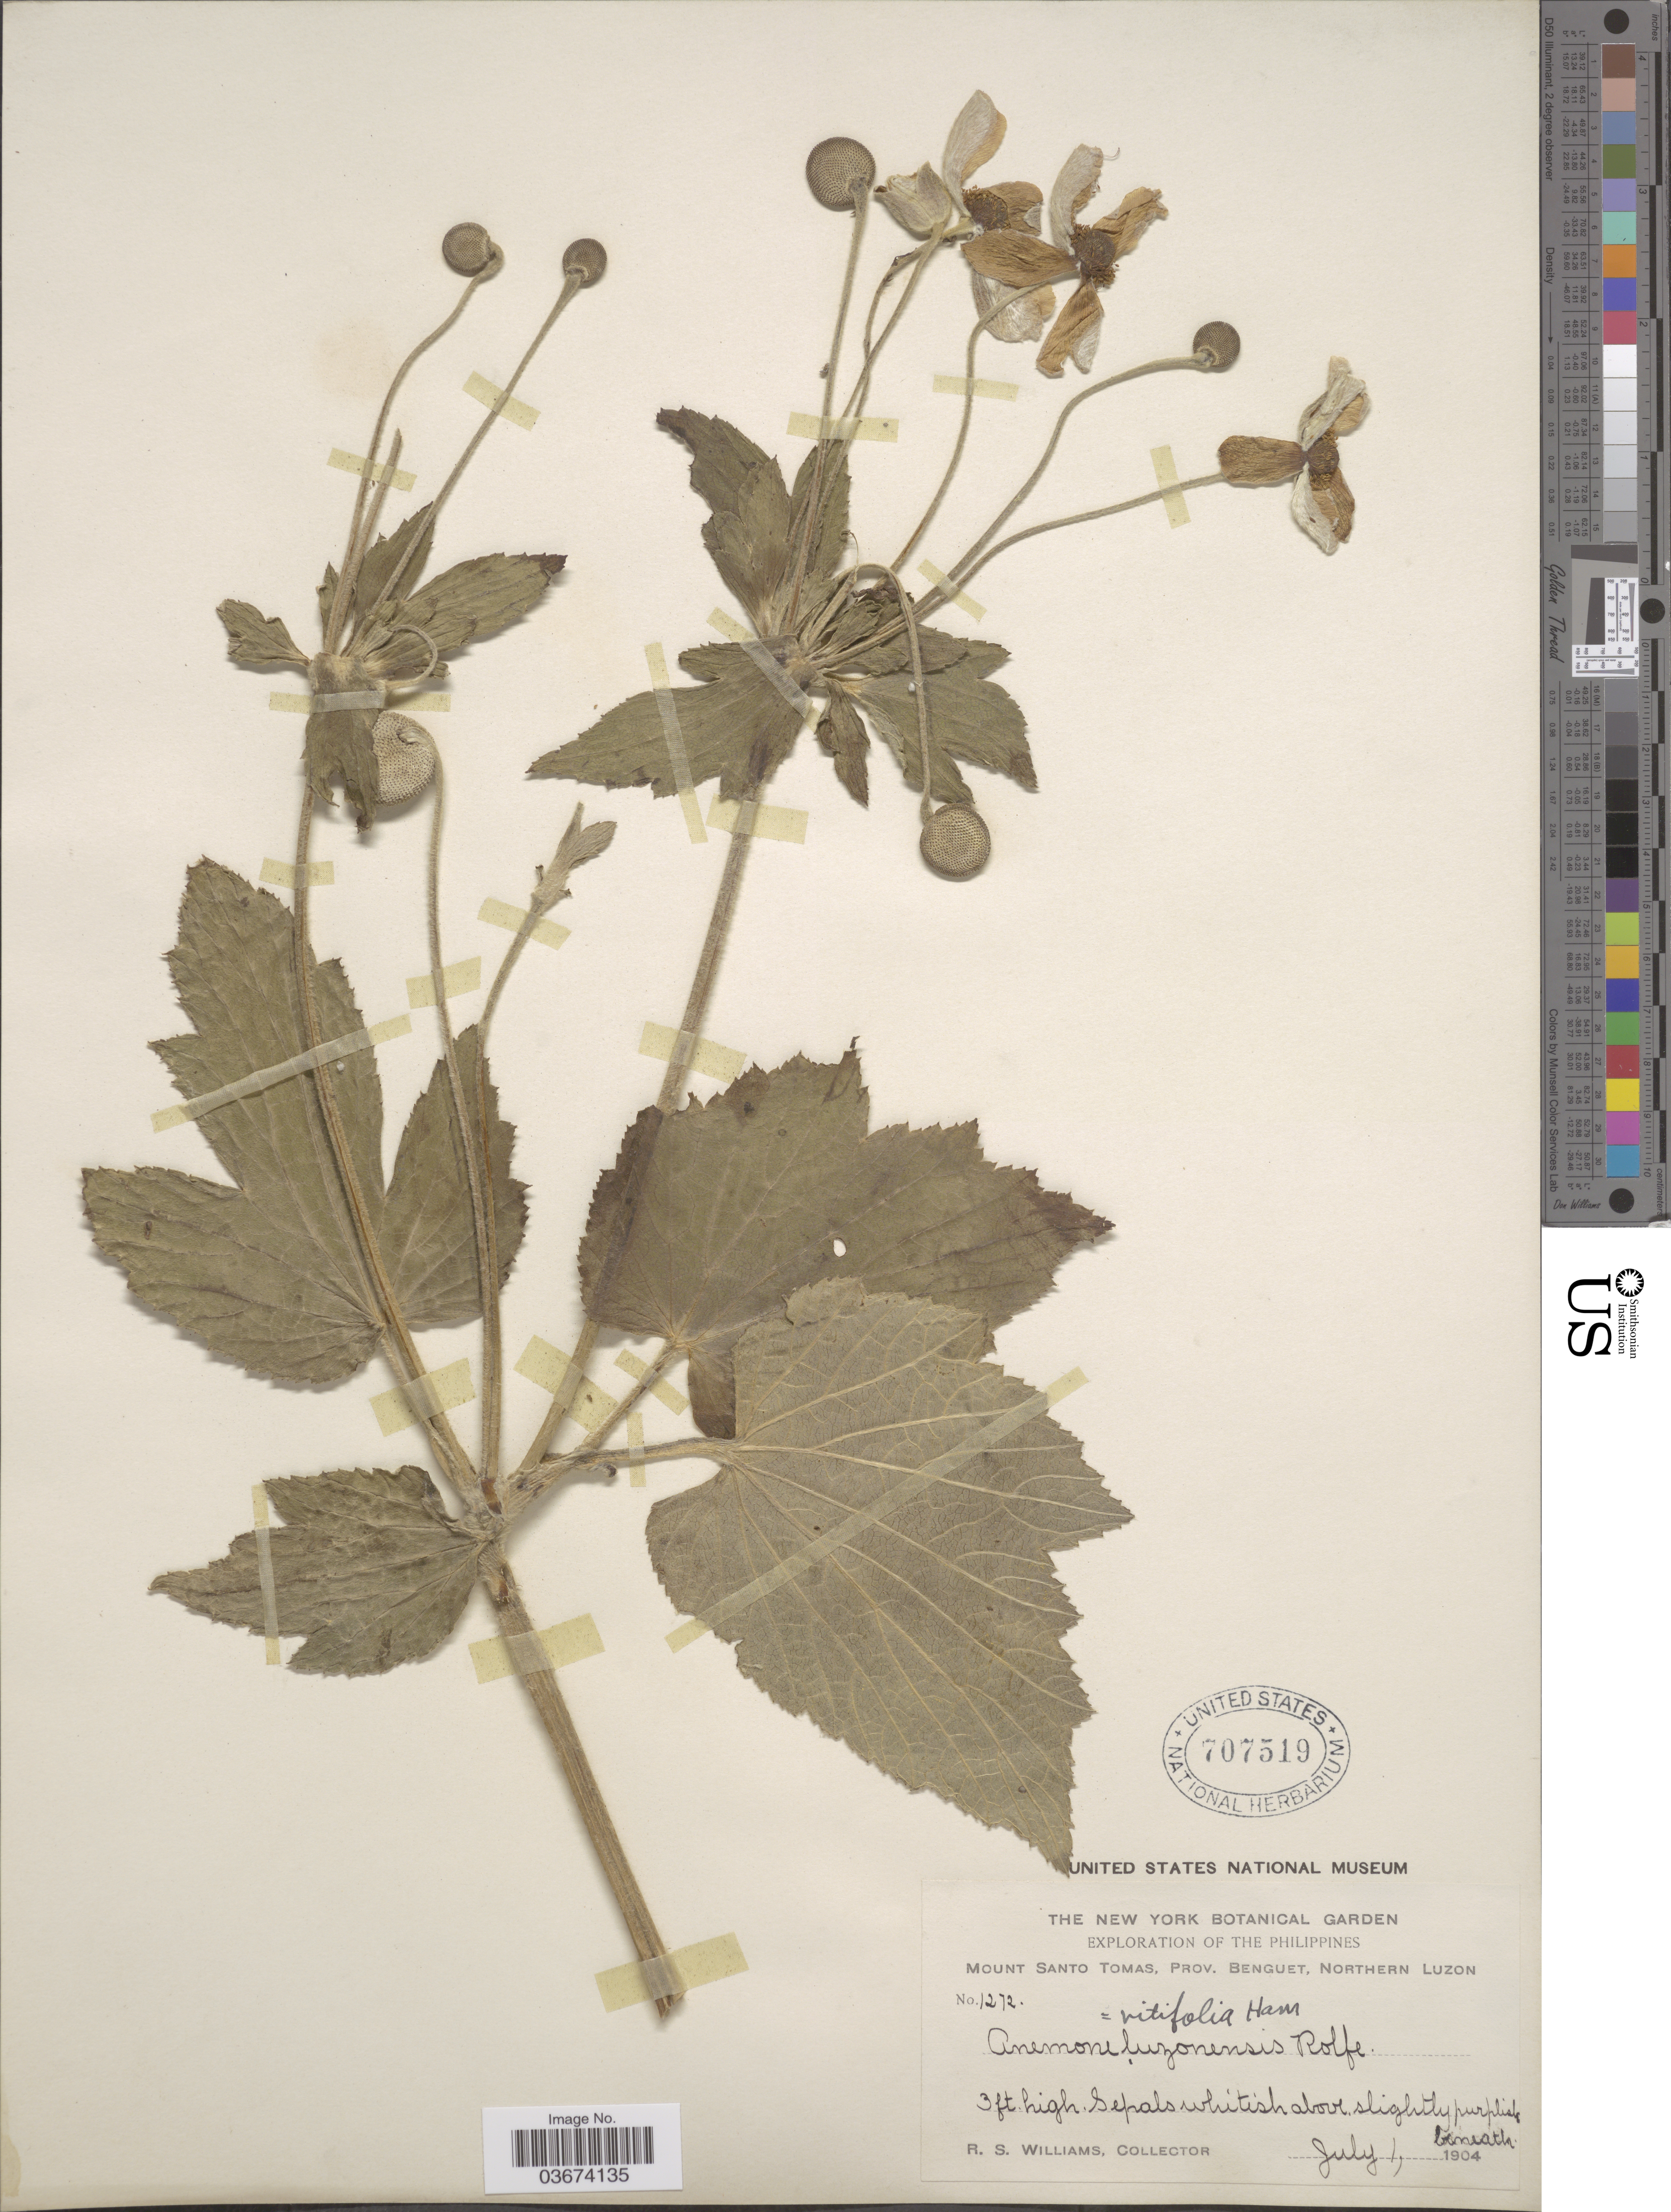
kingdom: Plantae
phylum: Tracheophyta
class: Magnoliopsida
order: Ranunculales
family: Ranunculaceae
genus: Anemone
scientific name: Anemone vitifolia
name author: Buch.-Ham. ex DC.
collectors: R. S. Williams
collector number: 1272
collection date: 1904-07-01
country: Philippines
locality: Mount Santo Tomas, Prov. Benguet, Northern Luzon.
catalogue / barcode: US 707519